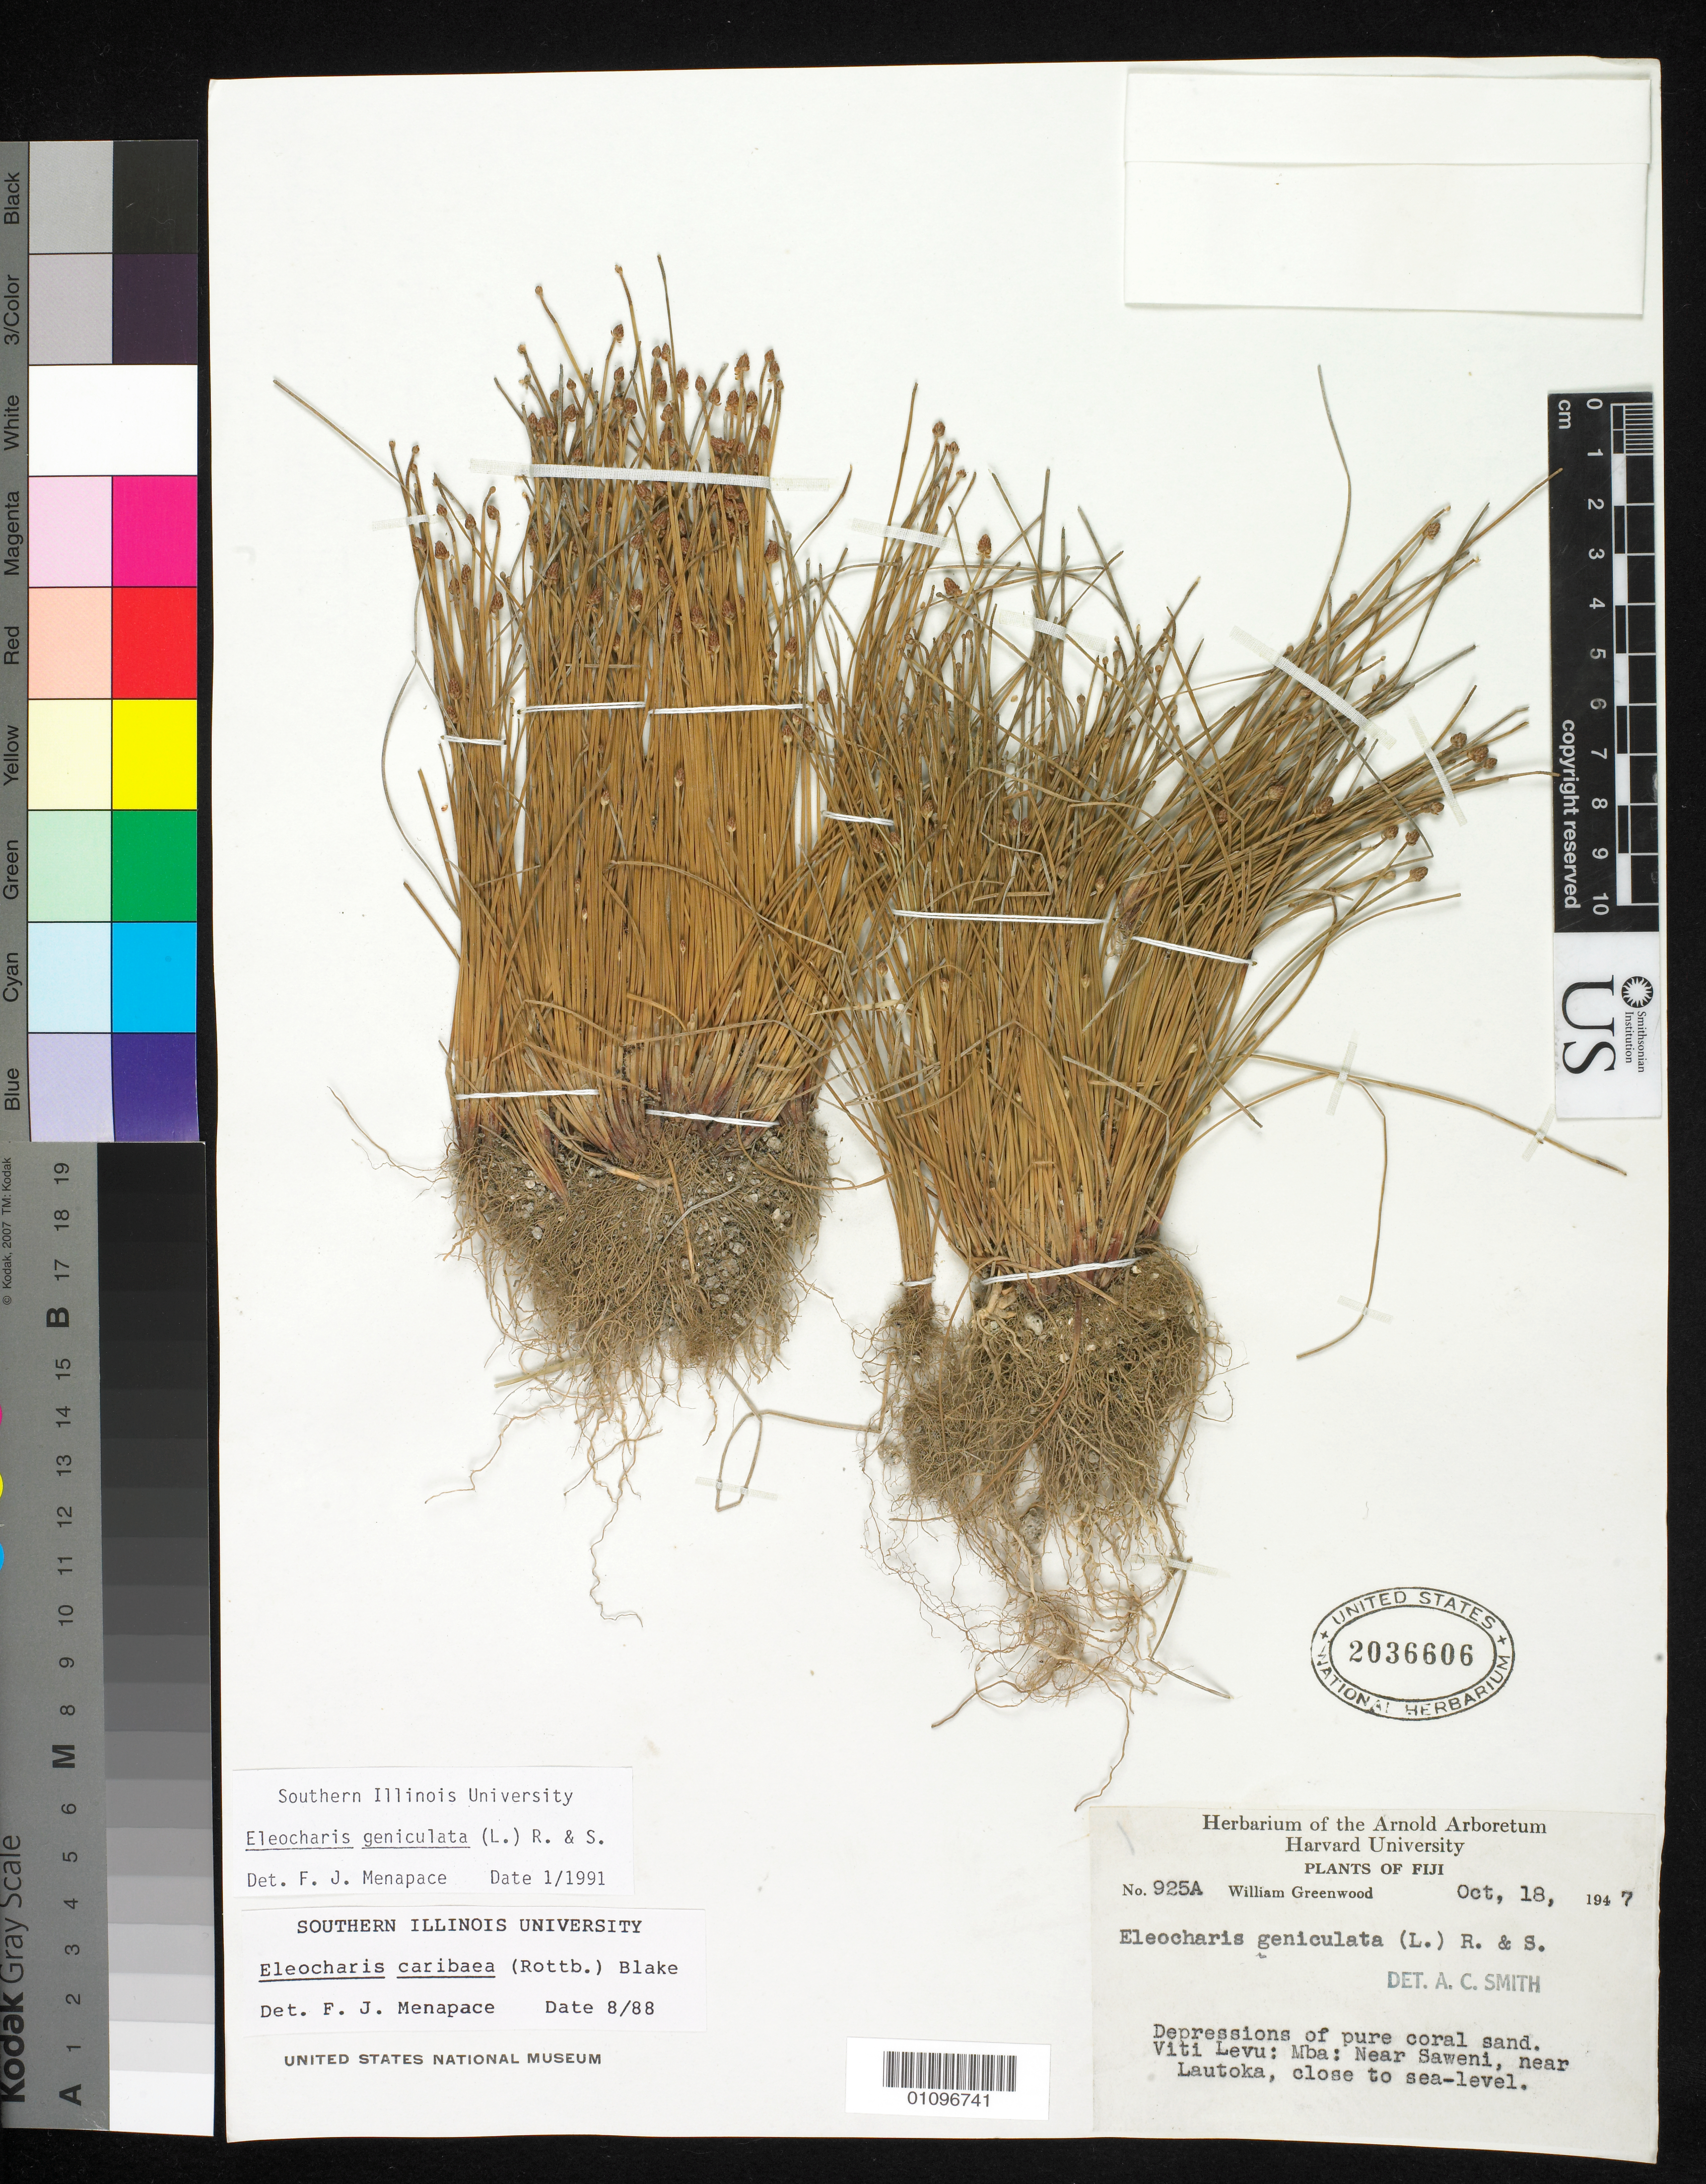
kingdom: Plantae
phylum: Tracheophyta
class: Liliopsida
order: Poales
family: Cyperaceae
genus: Eleocharis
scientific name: Eleocharis geniculata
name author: (L.) Roem. & Schult.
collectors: W. Greenwood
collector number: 925A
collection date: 1947-10-18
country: Fiji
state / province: Mba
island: Viti Levu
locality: Near Saweni, near Lautoka , close to sea level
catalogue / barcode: US 2036606